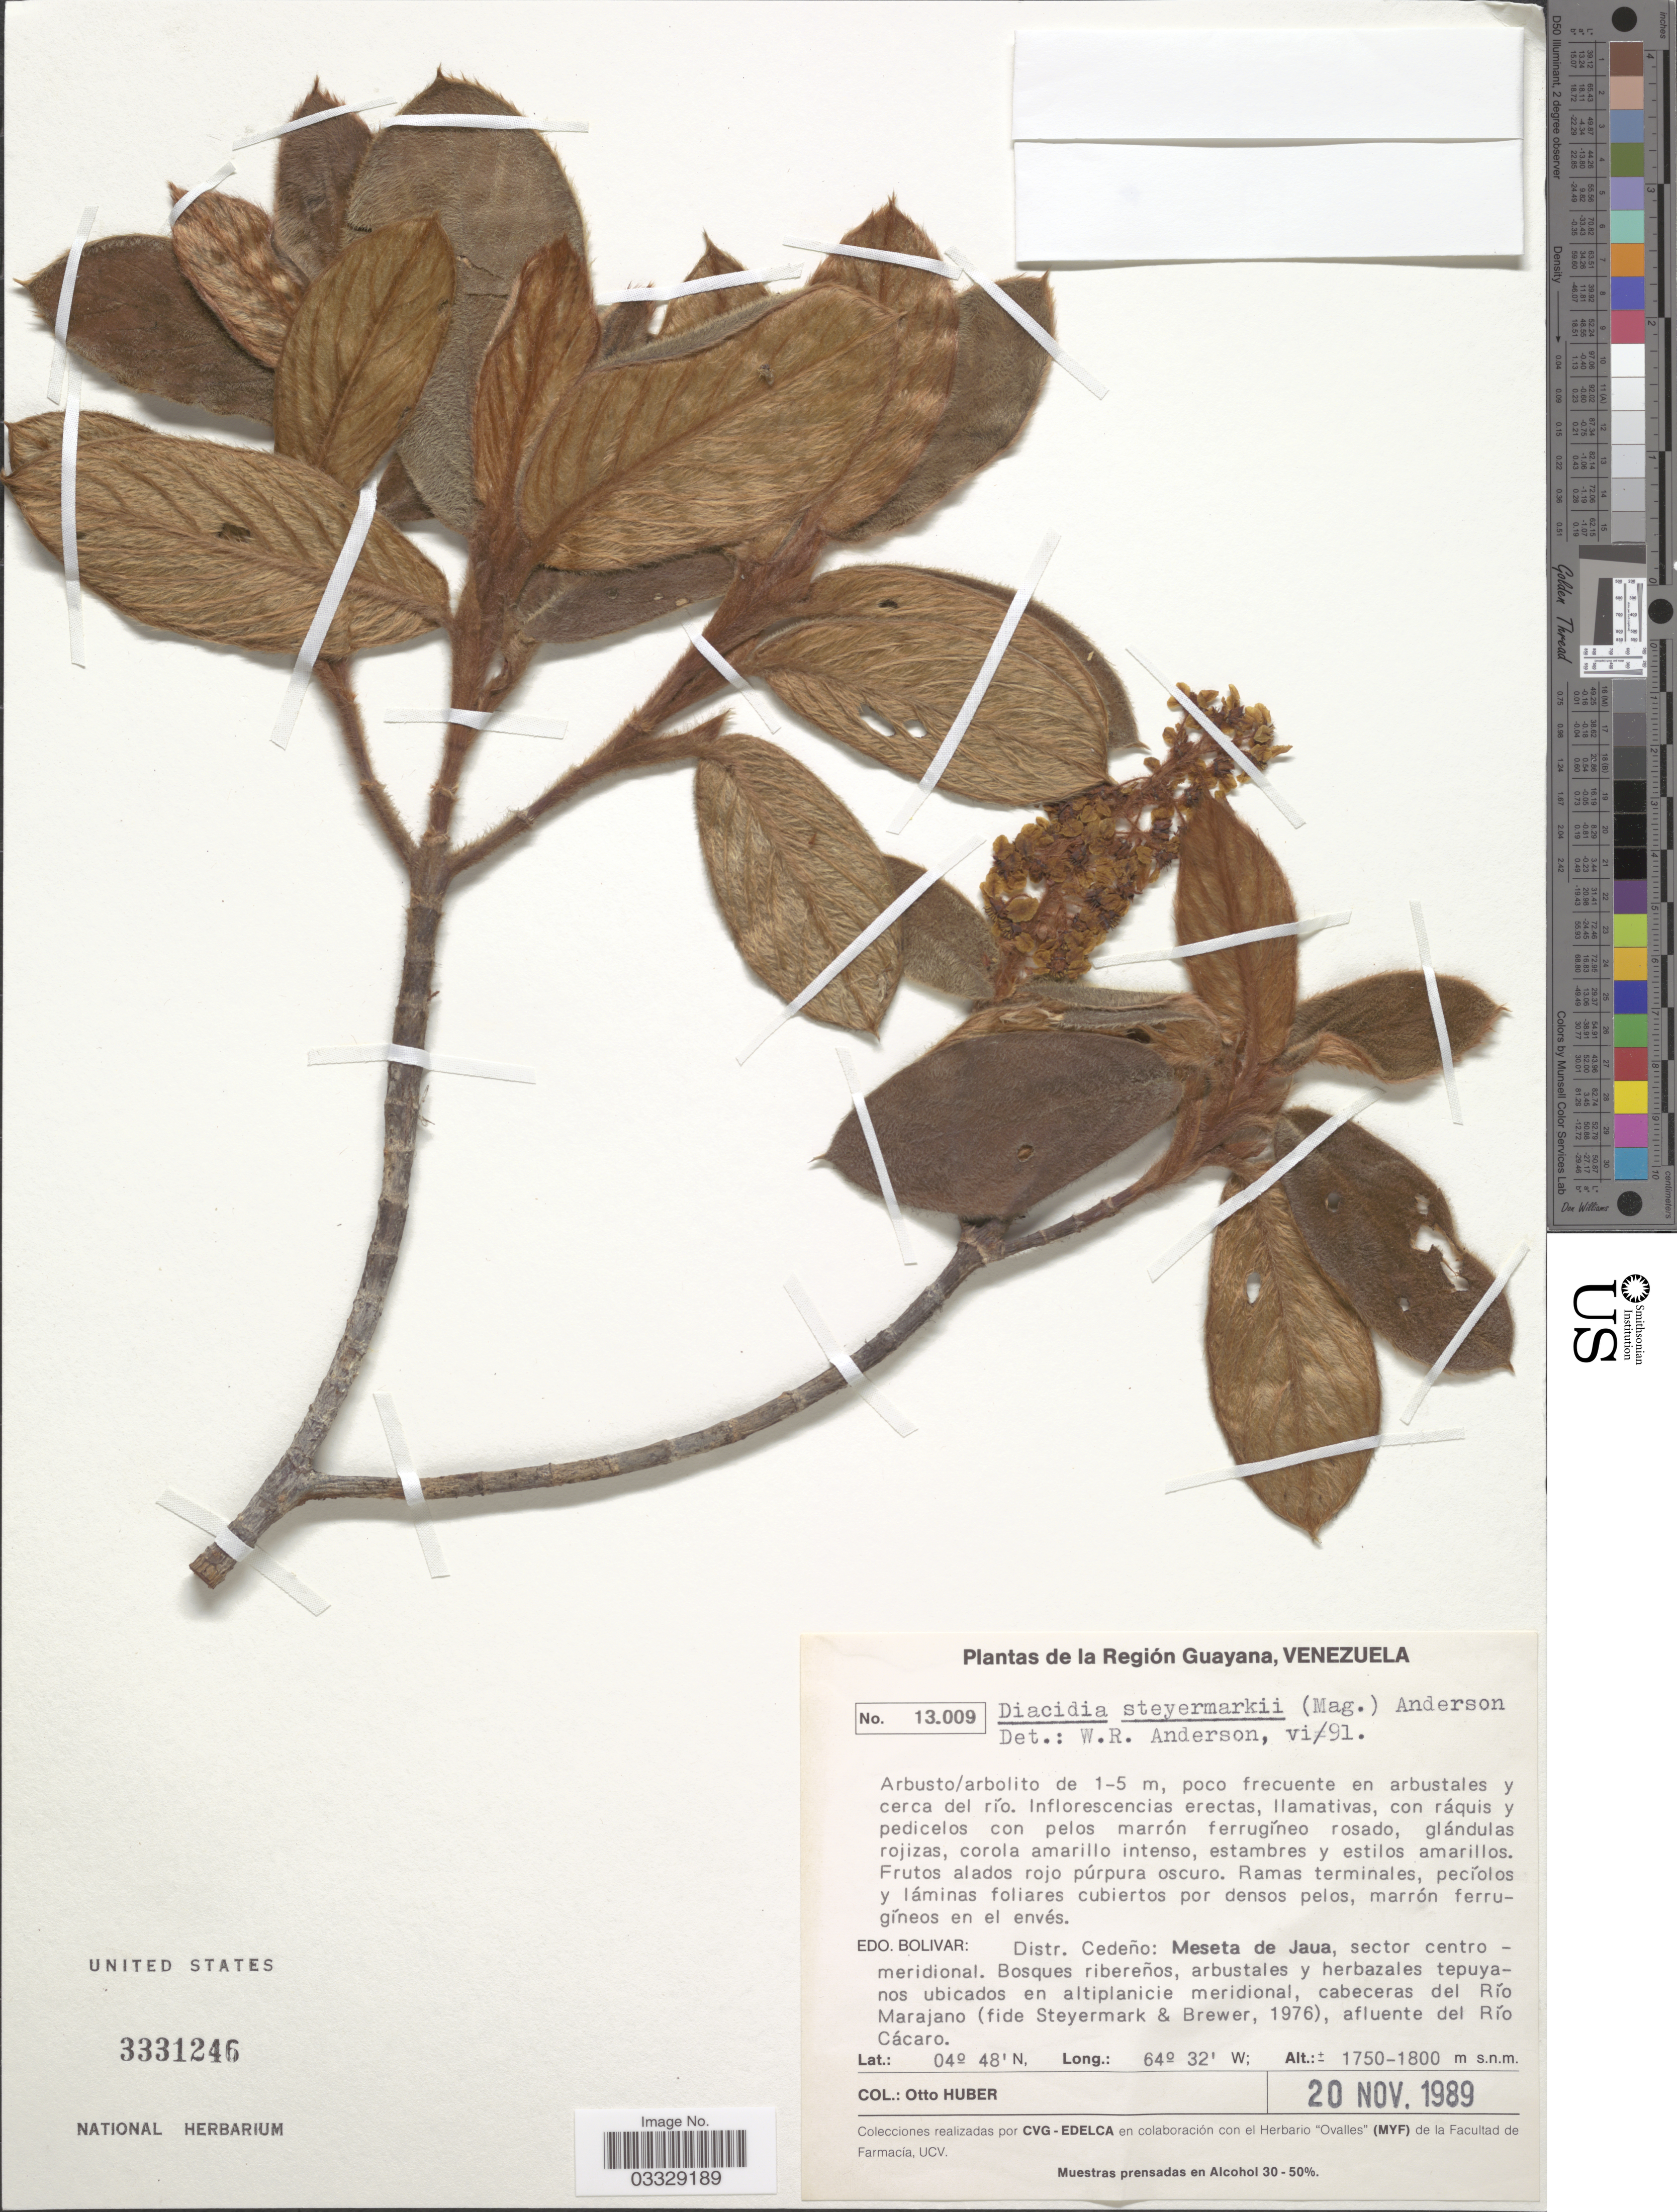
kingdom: Plantae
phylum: Tracheophyta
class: Magnoliopsida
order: Malpighiales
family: Malpighiaceae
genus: Diacidia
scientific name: Diacidia steyermarkii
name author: (Maguire) W.R. Anderson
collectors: O. Huber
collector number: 13009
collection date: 1989-11-20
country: Venezuela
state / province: Bolivar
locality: Distr. Cedeño: Meseta de Jaua, sector centro-meridional. Bosques ribereños, arbustales y herbazales tepuyanos ubicados en altiplanicie meridional, cabeceres del Río Marajano (fide Steyermark & Brewer, 1976), afluente del Río Cácaro.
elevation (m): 1750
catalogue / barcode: US 3331246